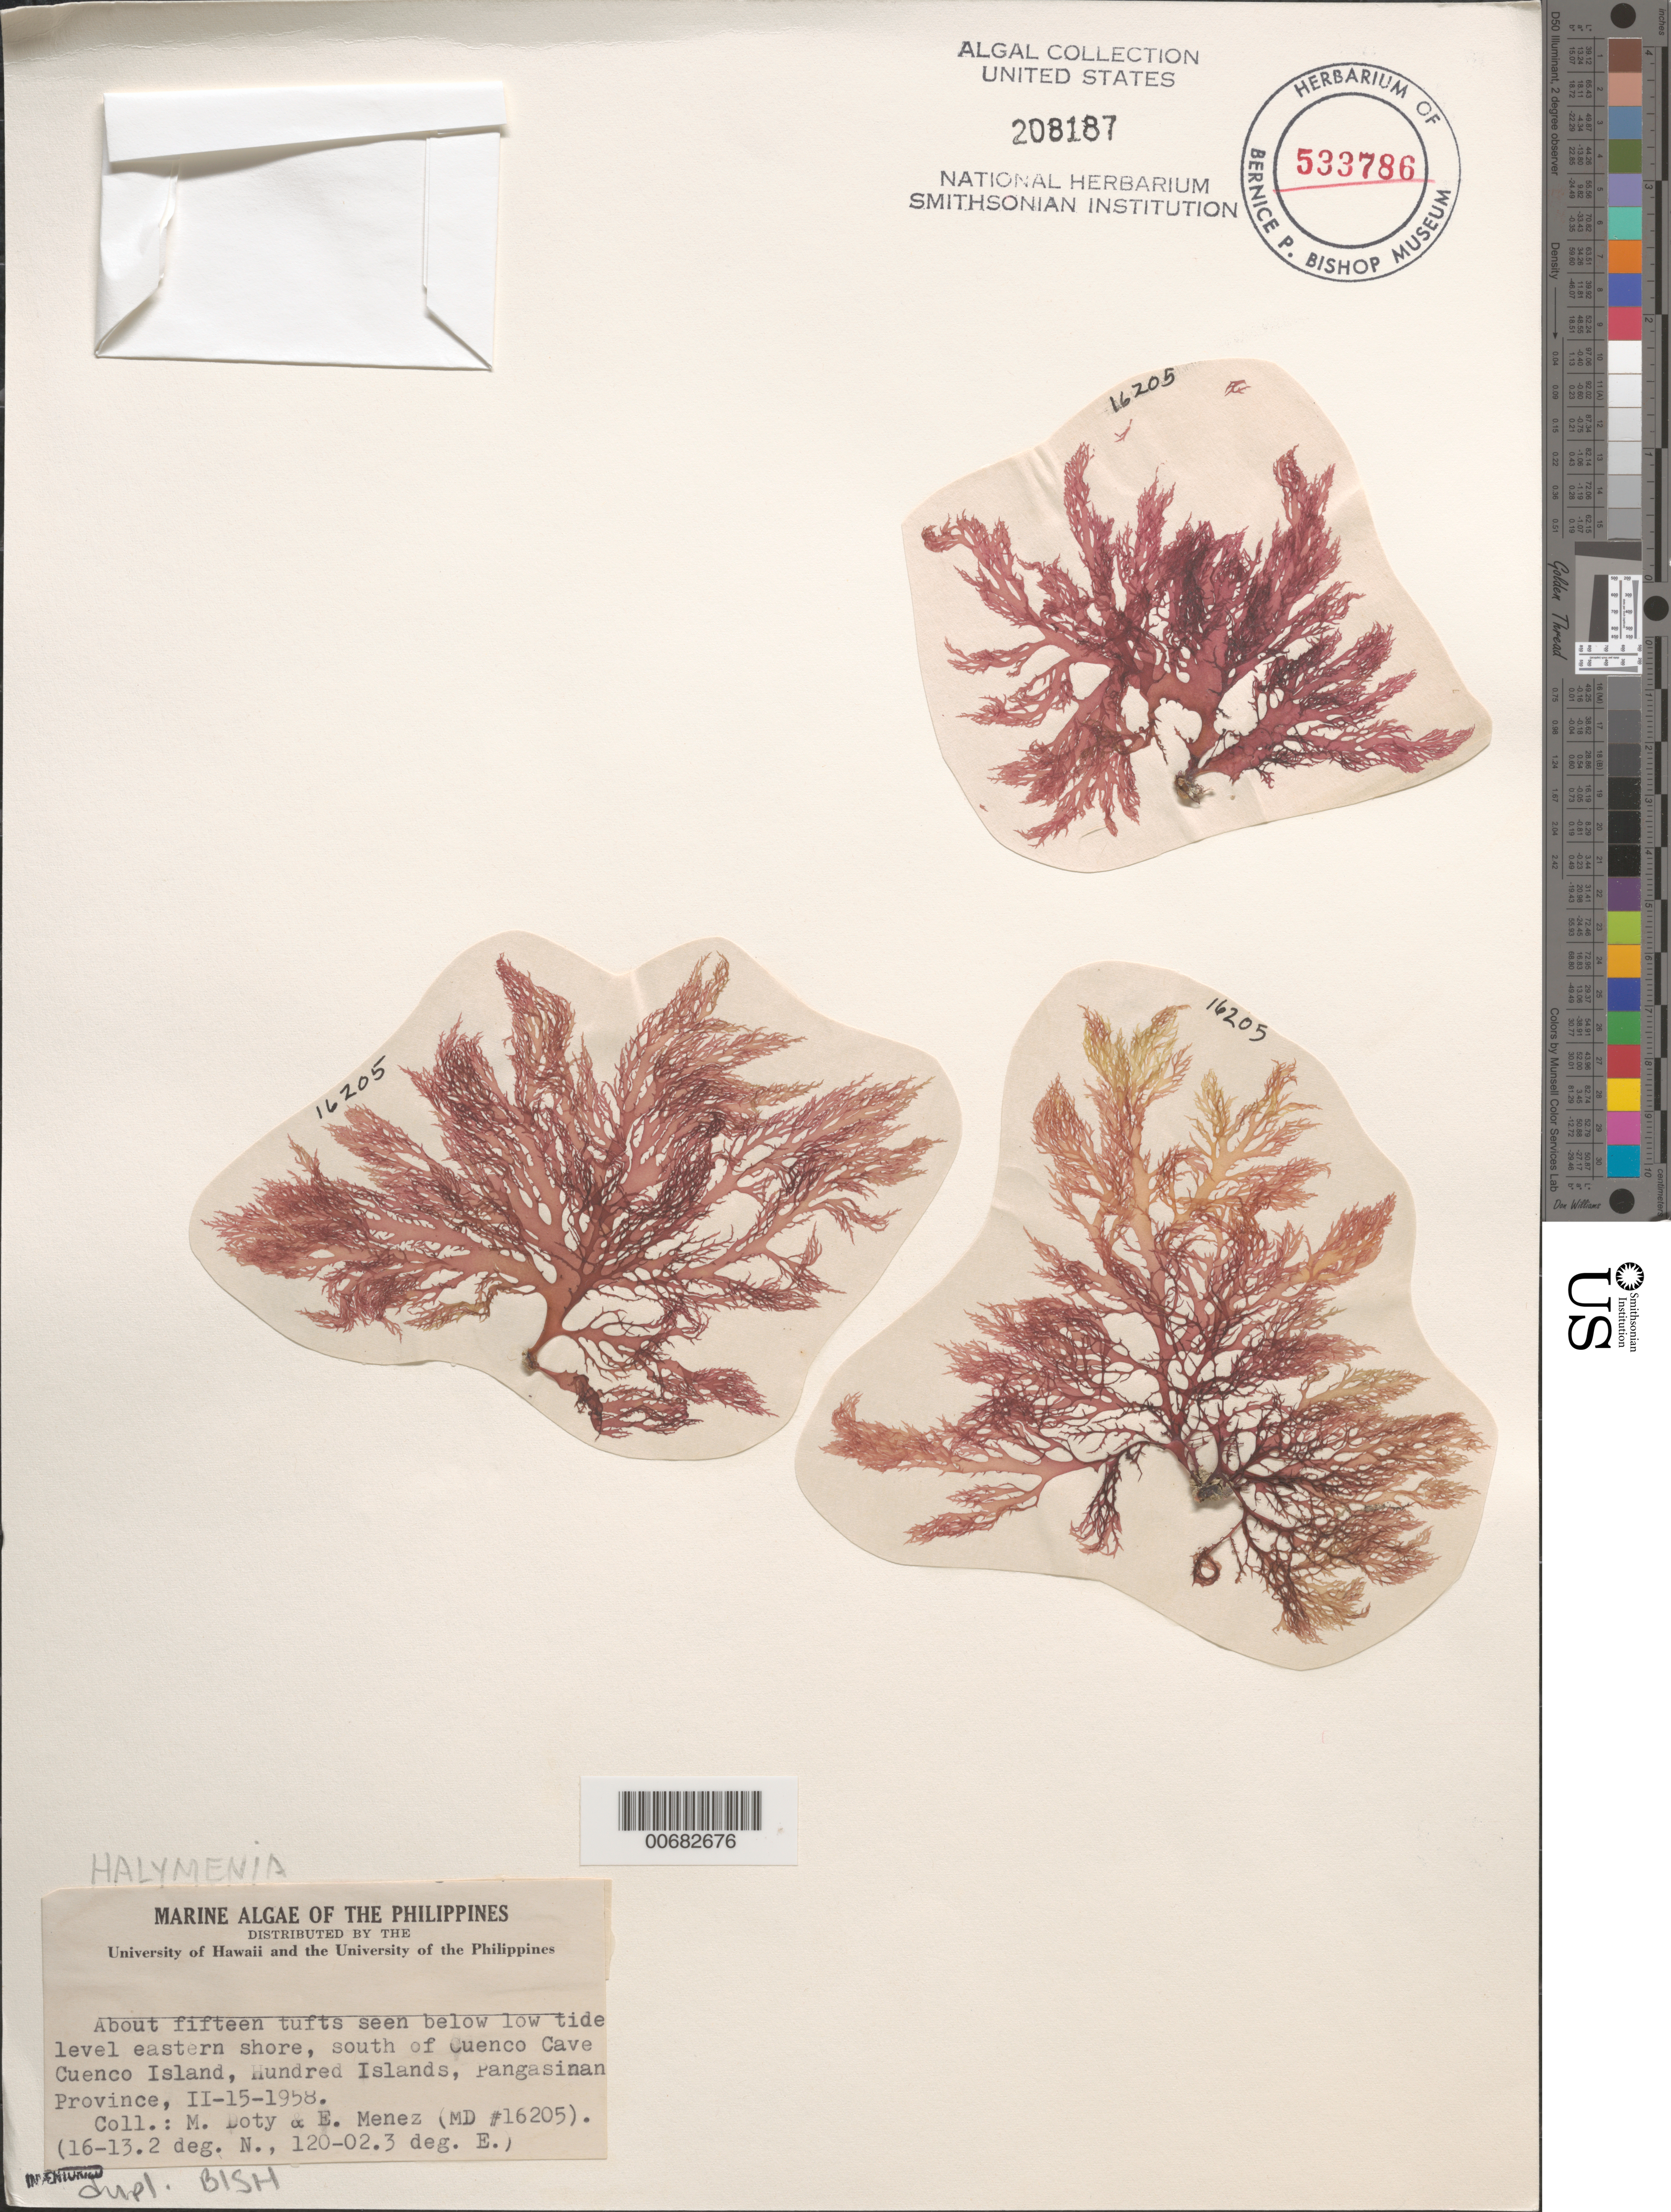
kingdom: Plantae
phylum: Rhodophyta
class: Florideophyceae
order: Halymeniales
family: Halymeniaceae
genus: Halymenia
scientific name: Halymenia sp.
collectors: M. S. Doty & Meñez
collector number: MSD 16205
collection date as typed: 15 Feb 1958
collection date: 1958-02-15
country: Philippines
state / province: Ilocos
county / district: Pangasinan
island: Cuenco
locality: Eastern shore south of Cuenco Cave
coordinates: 16-13.2 deg. N, 120-02.3 deg. E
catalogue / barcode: US 208187